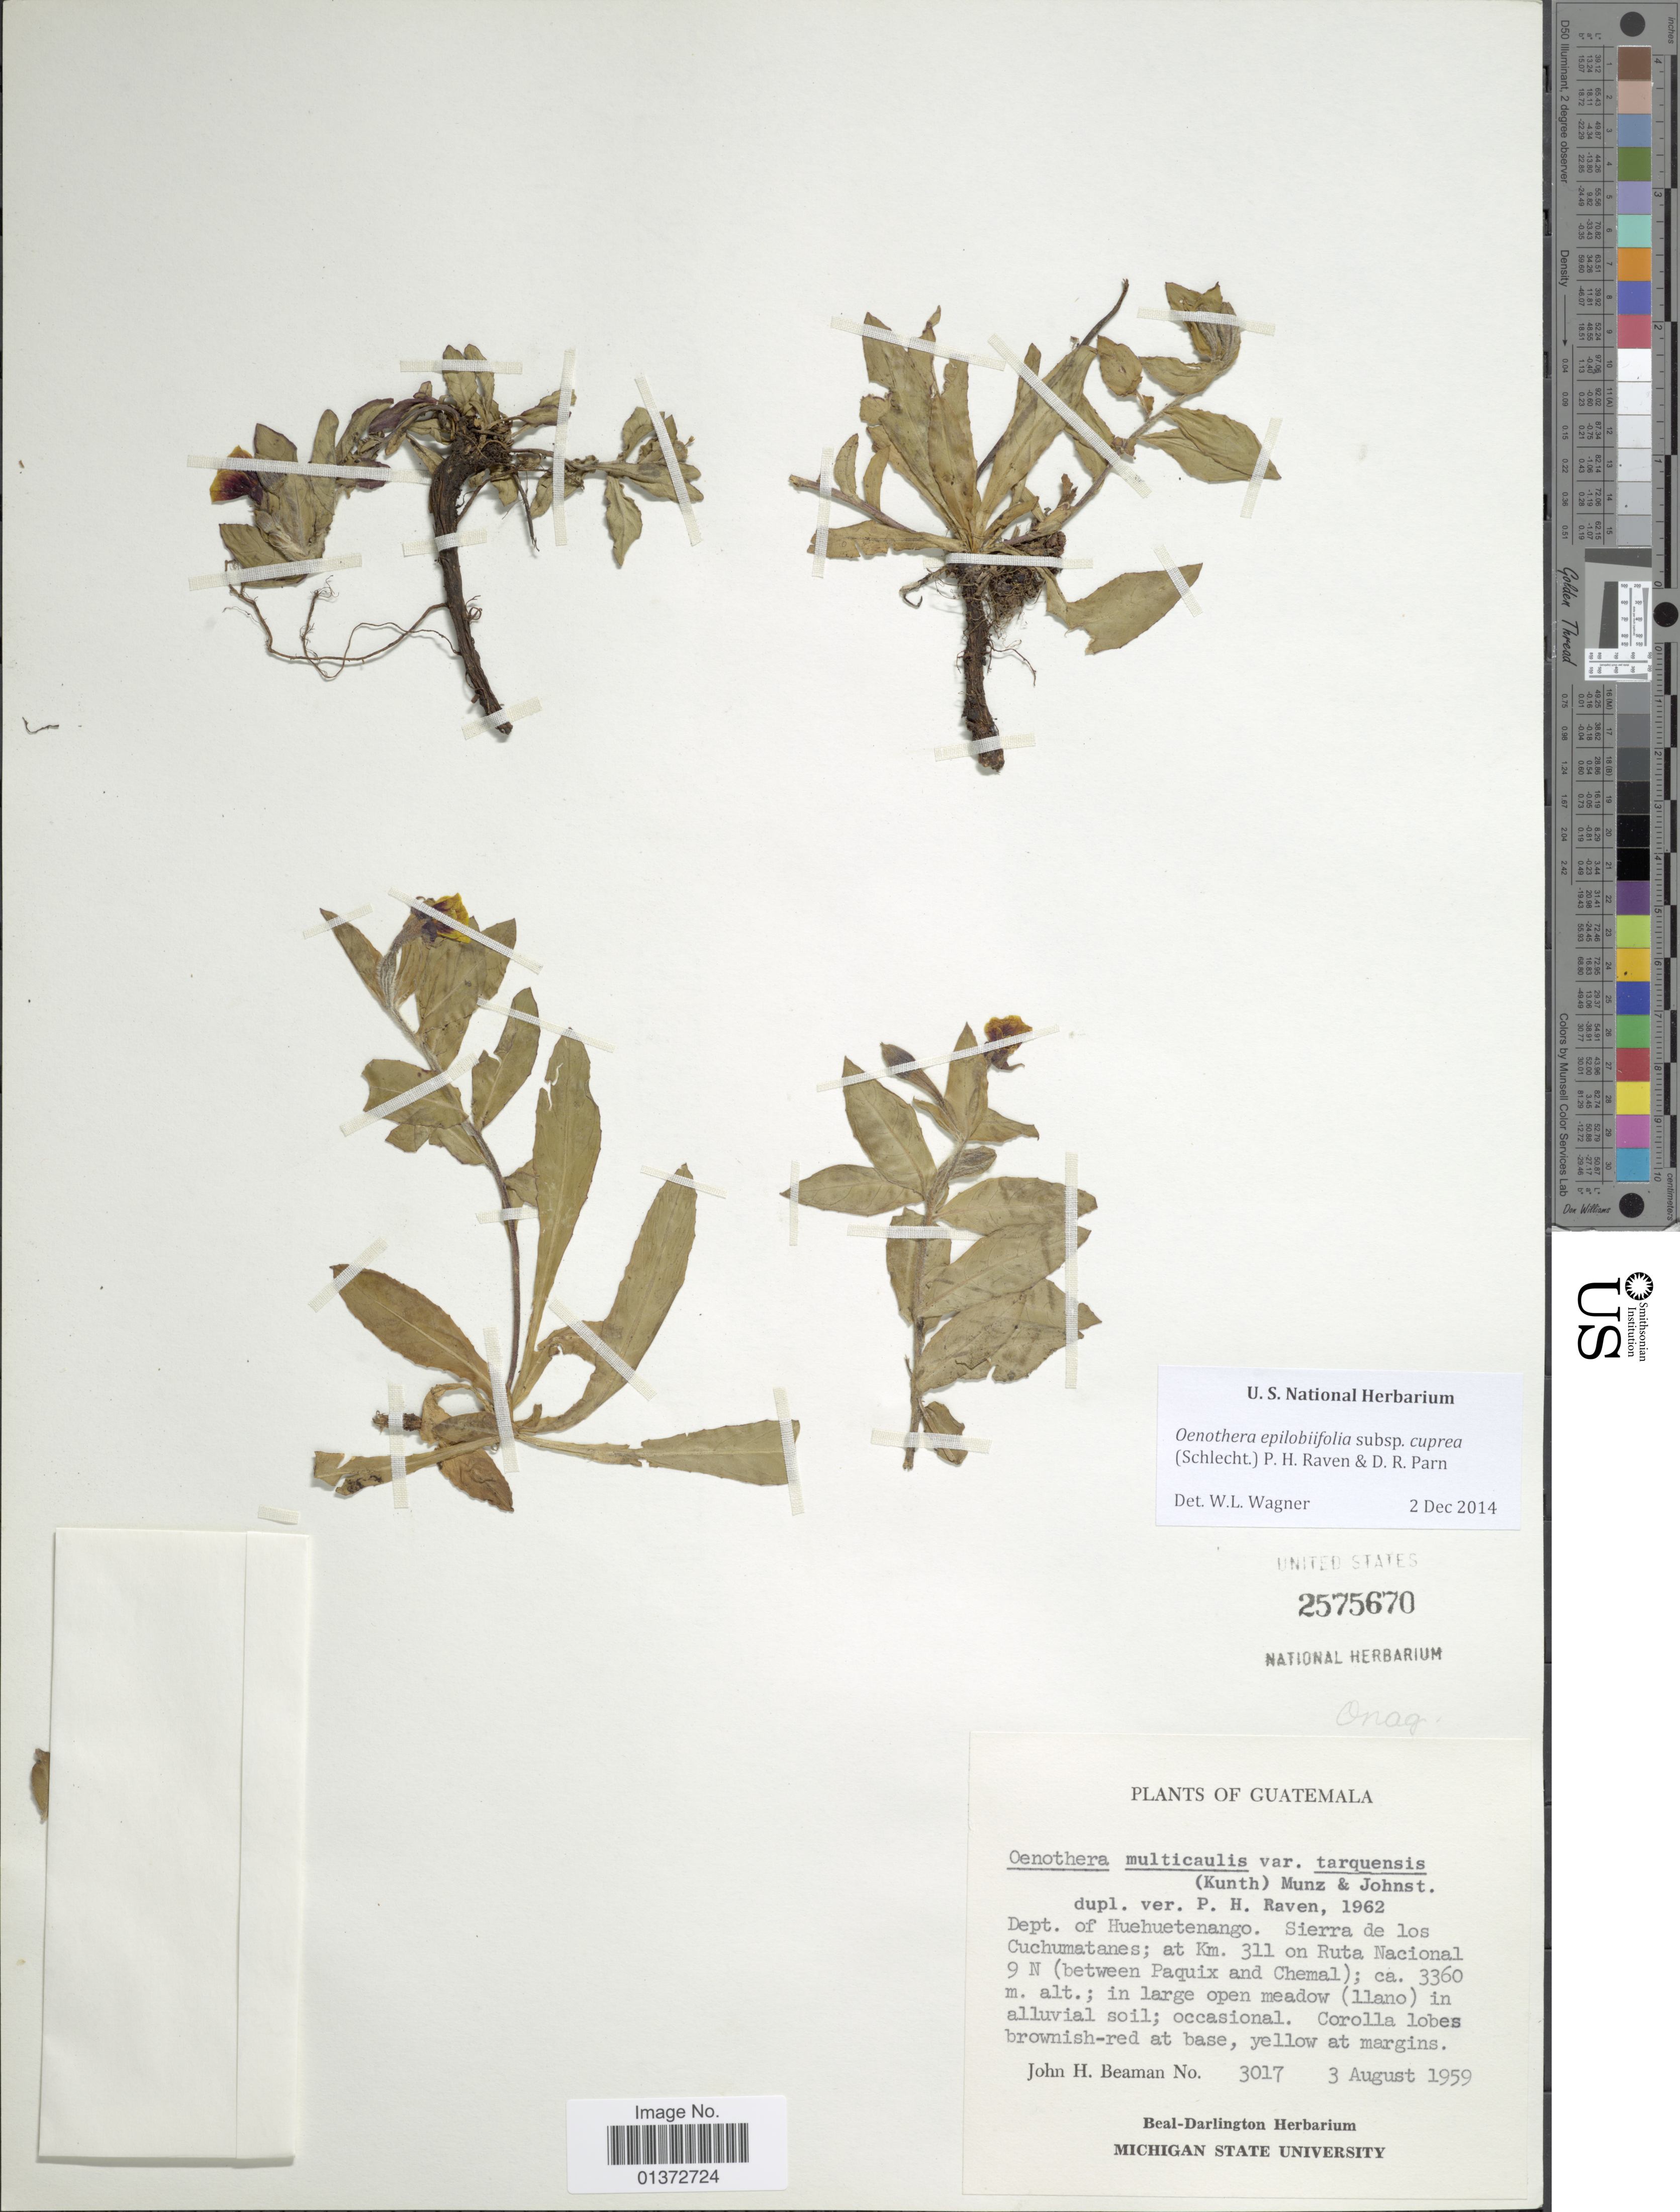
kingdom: Plantae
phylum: Tracheophyta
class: Magnoliopsida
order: Myrtales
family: Onagraceae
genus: Oenothera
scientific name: Oenothera epilobiifolia subsp. cuprea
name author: (Schltdl.) P.H. Raven & D.R. Parn.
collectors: J. H. Beaman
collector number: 3017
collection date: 1959-08-03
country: Guatemala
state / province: Huehuetenango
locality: Sierra de los Cuchumatanes; at km 311 on Ruta Nacional 9 N (between Paquix and Chemal)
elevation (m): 3360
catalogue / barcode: US 2575670